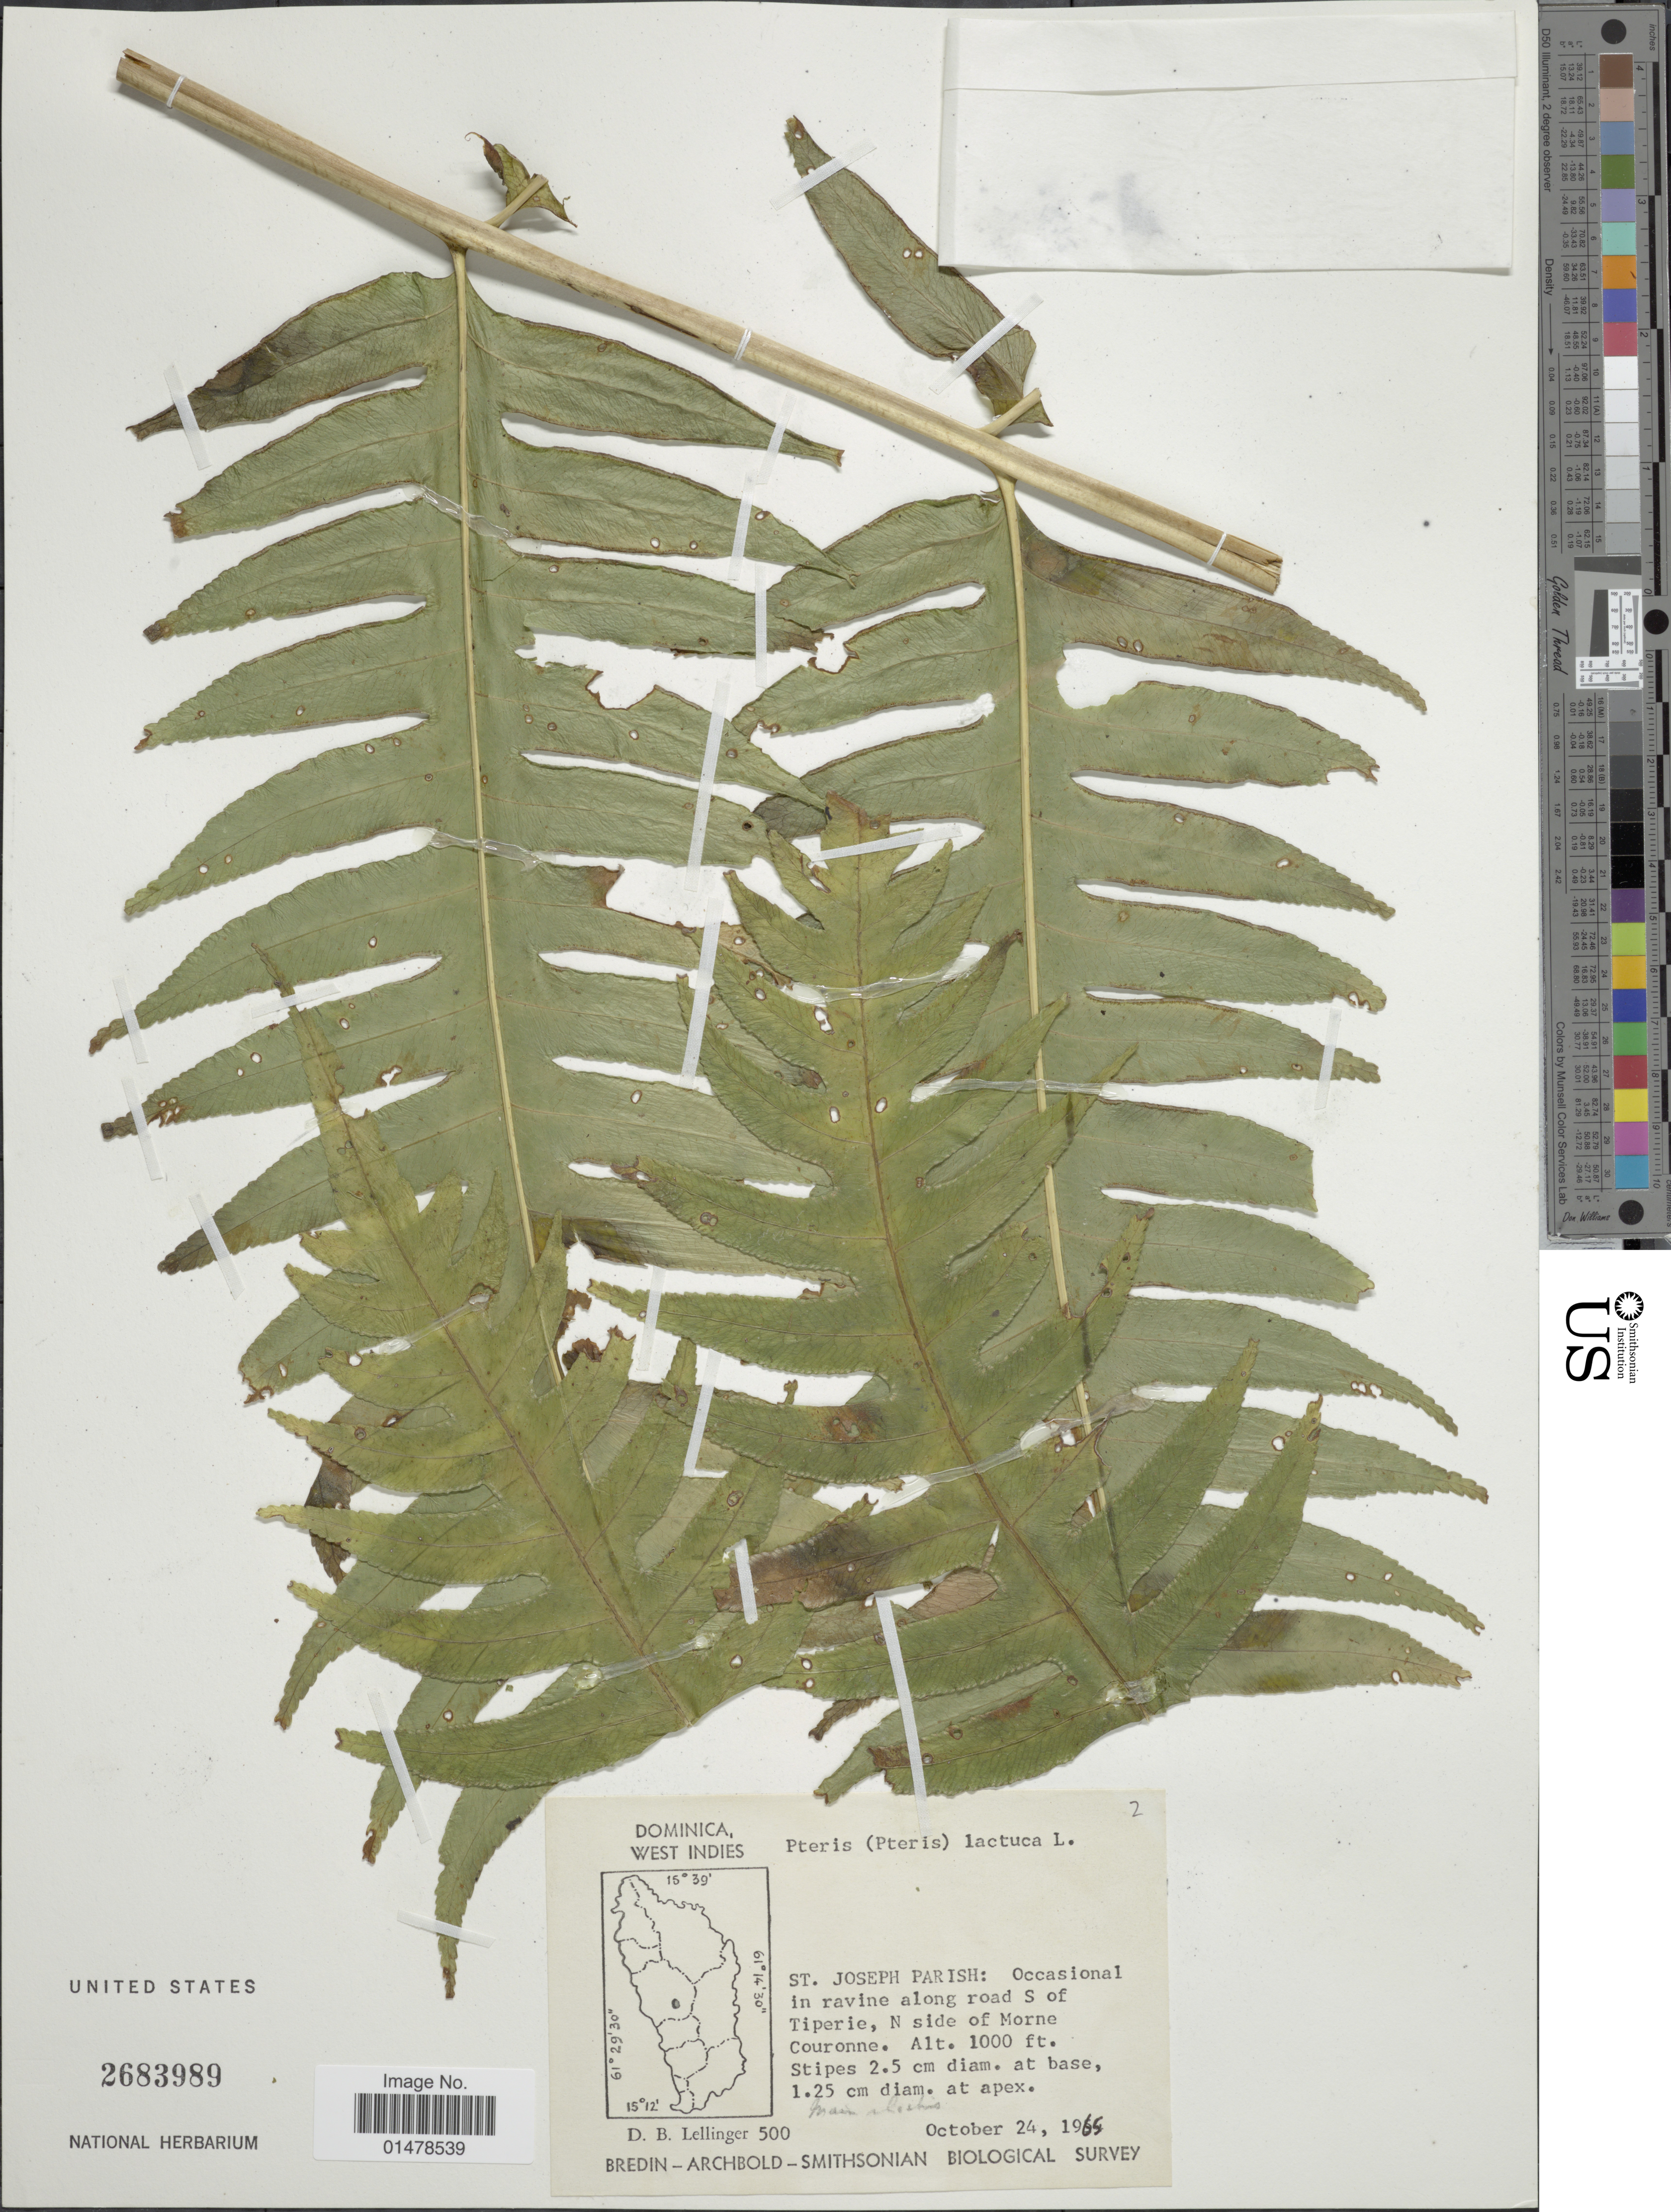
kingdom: Plantae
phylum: Tracheophyta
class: Polypodiopsida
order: Polypodiales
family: Pteridaceae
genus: Pteris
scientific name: Pteris arborea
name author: L.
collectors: D. B. Lellinger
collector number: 500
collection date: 1965-10-24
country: Dominica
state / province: St. Joseph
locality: St Joseph Parish: Occasional in ravine along road S of Tiperie, N side of Morne Couronne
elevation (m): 305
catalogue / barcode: US 2683990